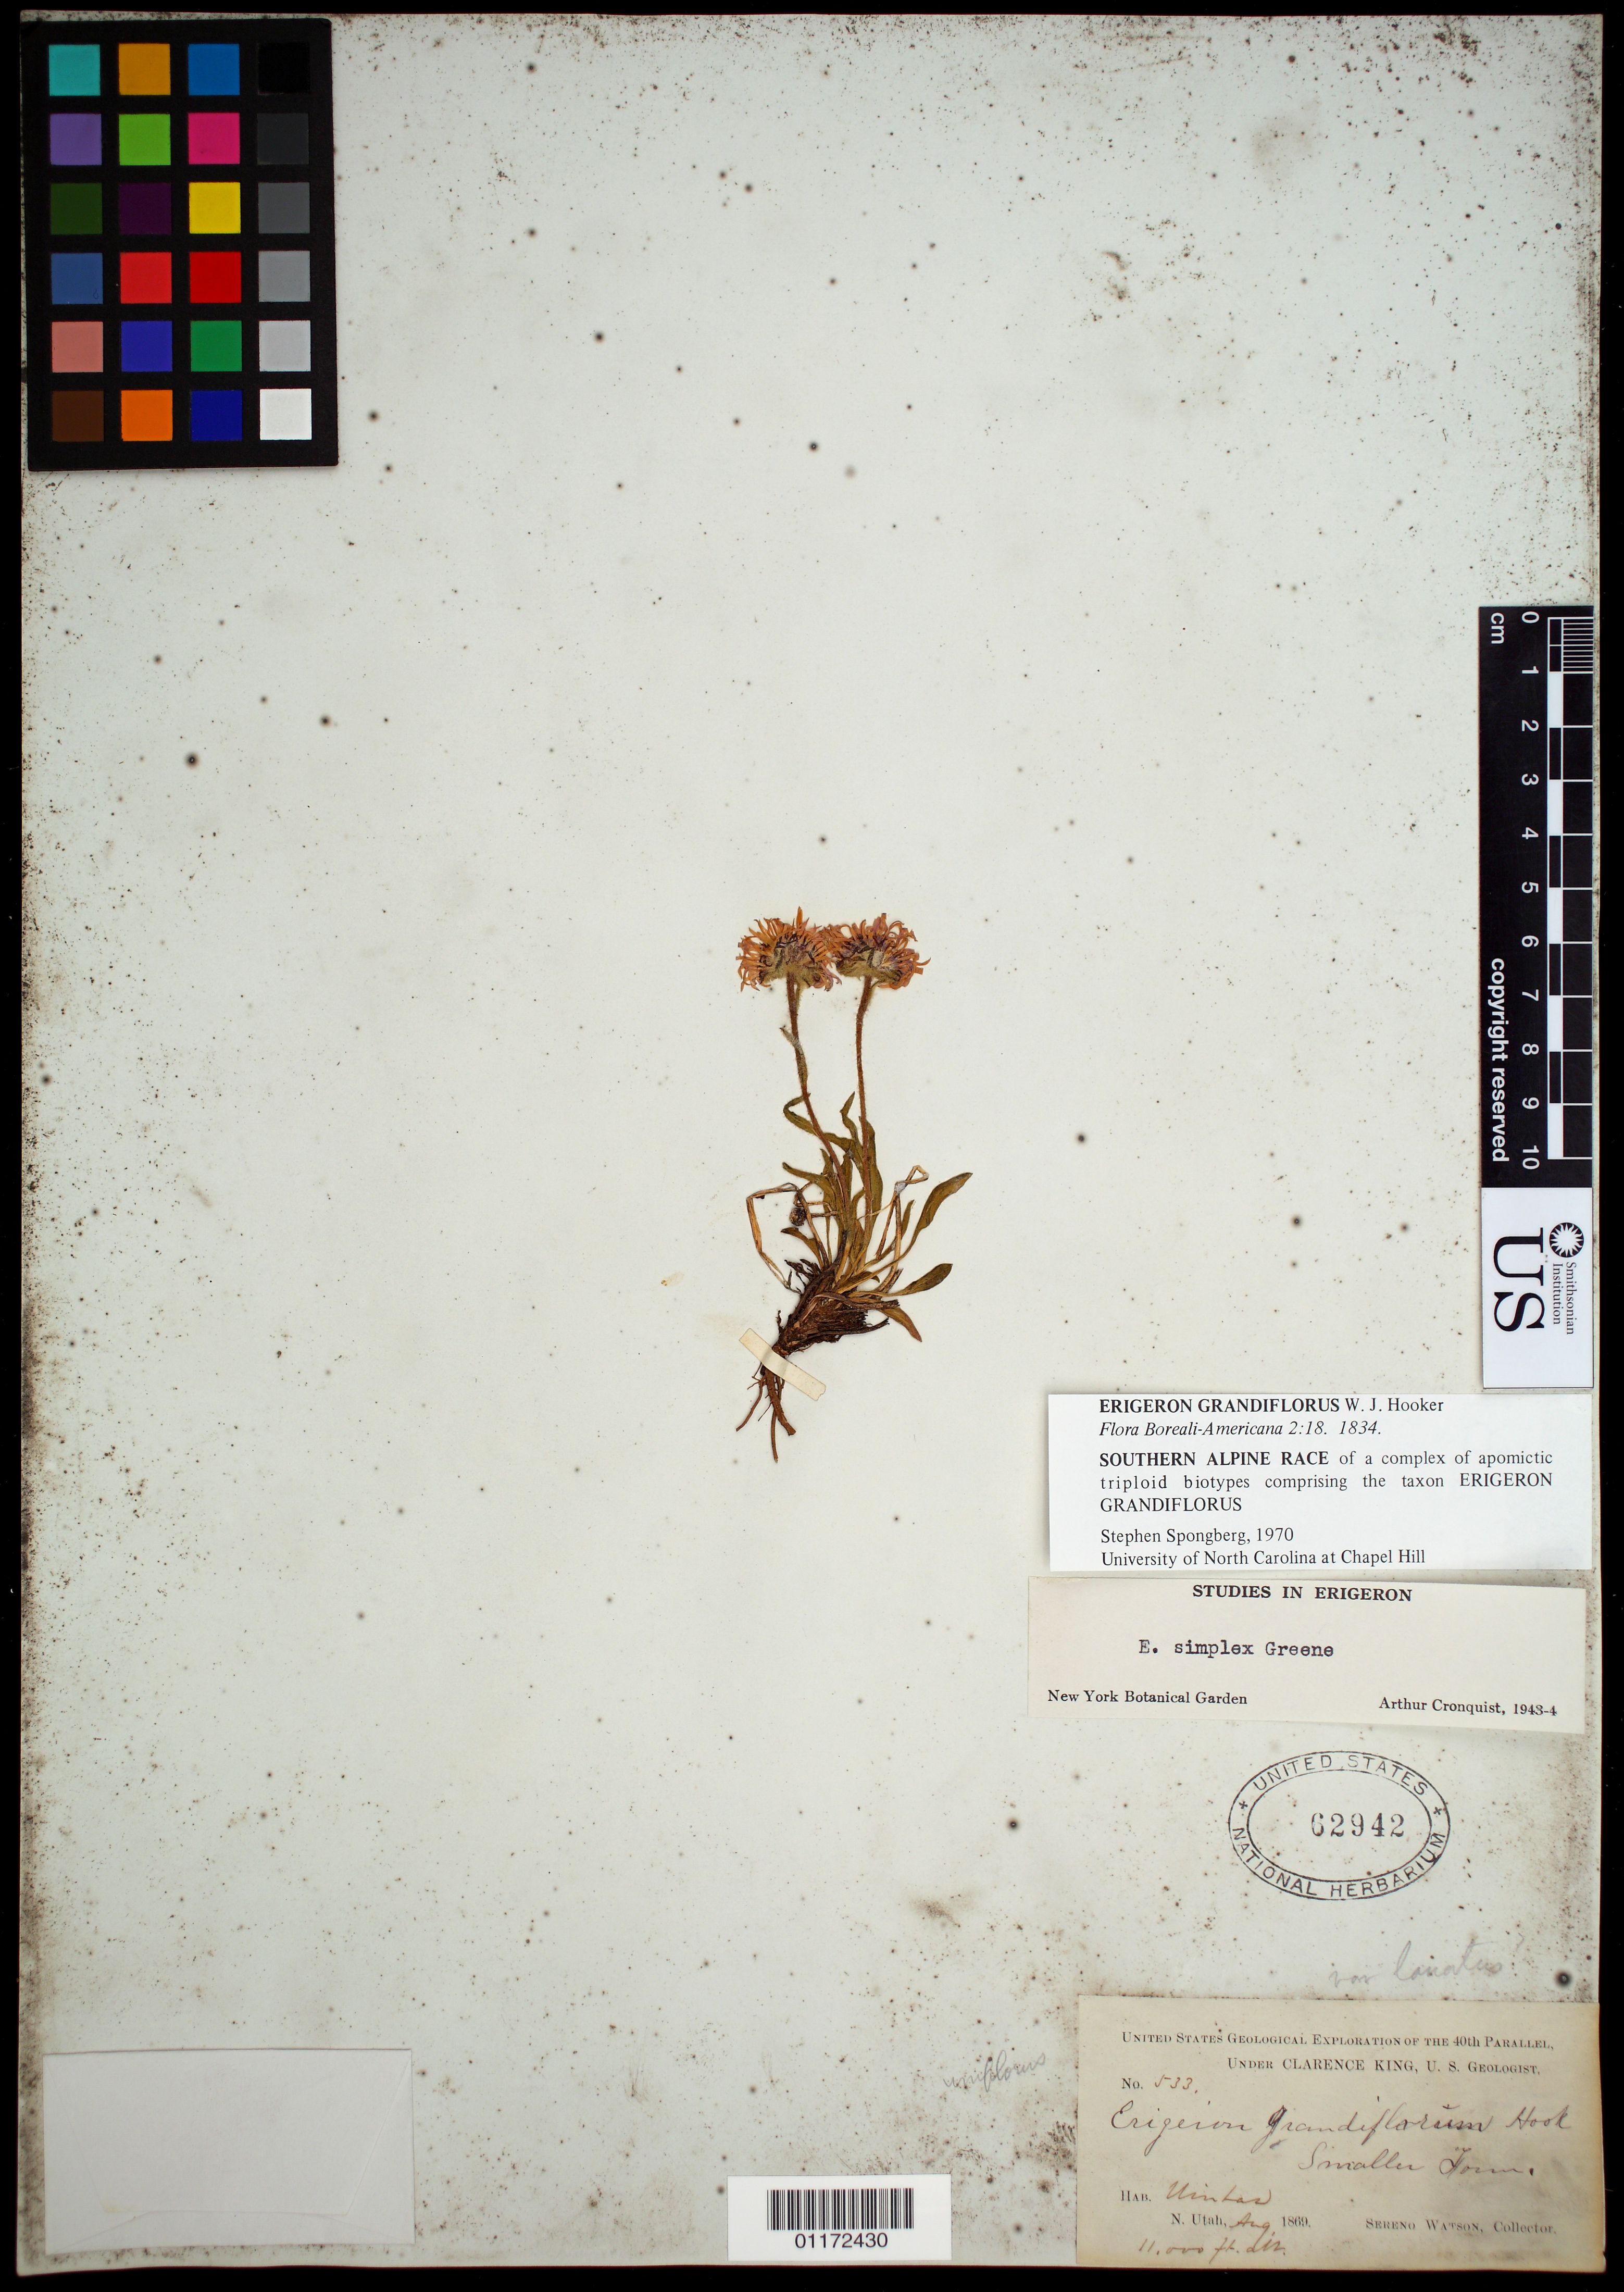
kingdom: Plantae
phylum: Tracheophyta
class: Magnoliopsida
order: Asterales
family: Asteraceae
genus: Erigeron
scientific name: Erigeron grandiflorus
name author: Hook.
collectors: S. Watson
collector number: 533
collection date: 1869-08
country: United States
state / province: Utah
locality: Uintas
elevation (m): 3353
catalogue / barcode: US 62942